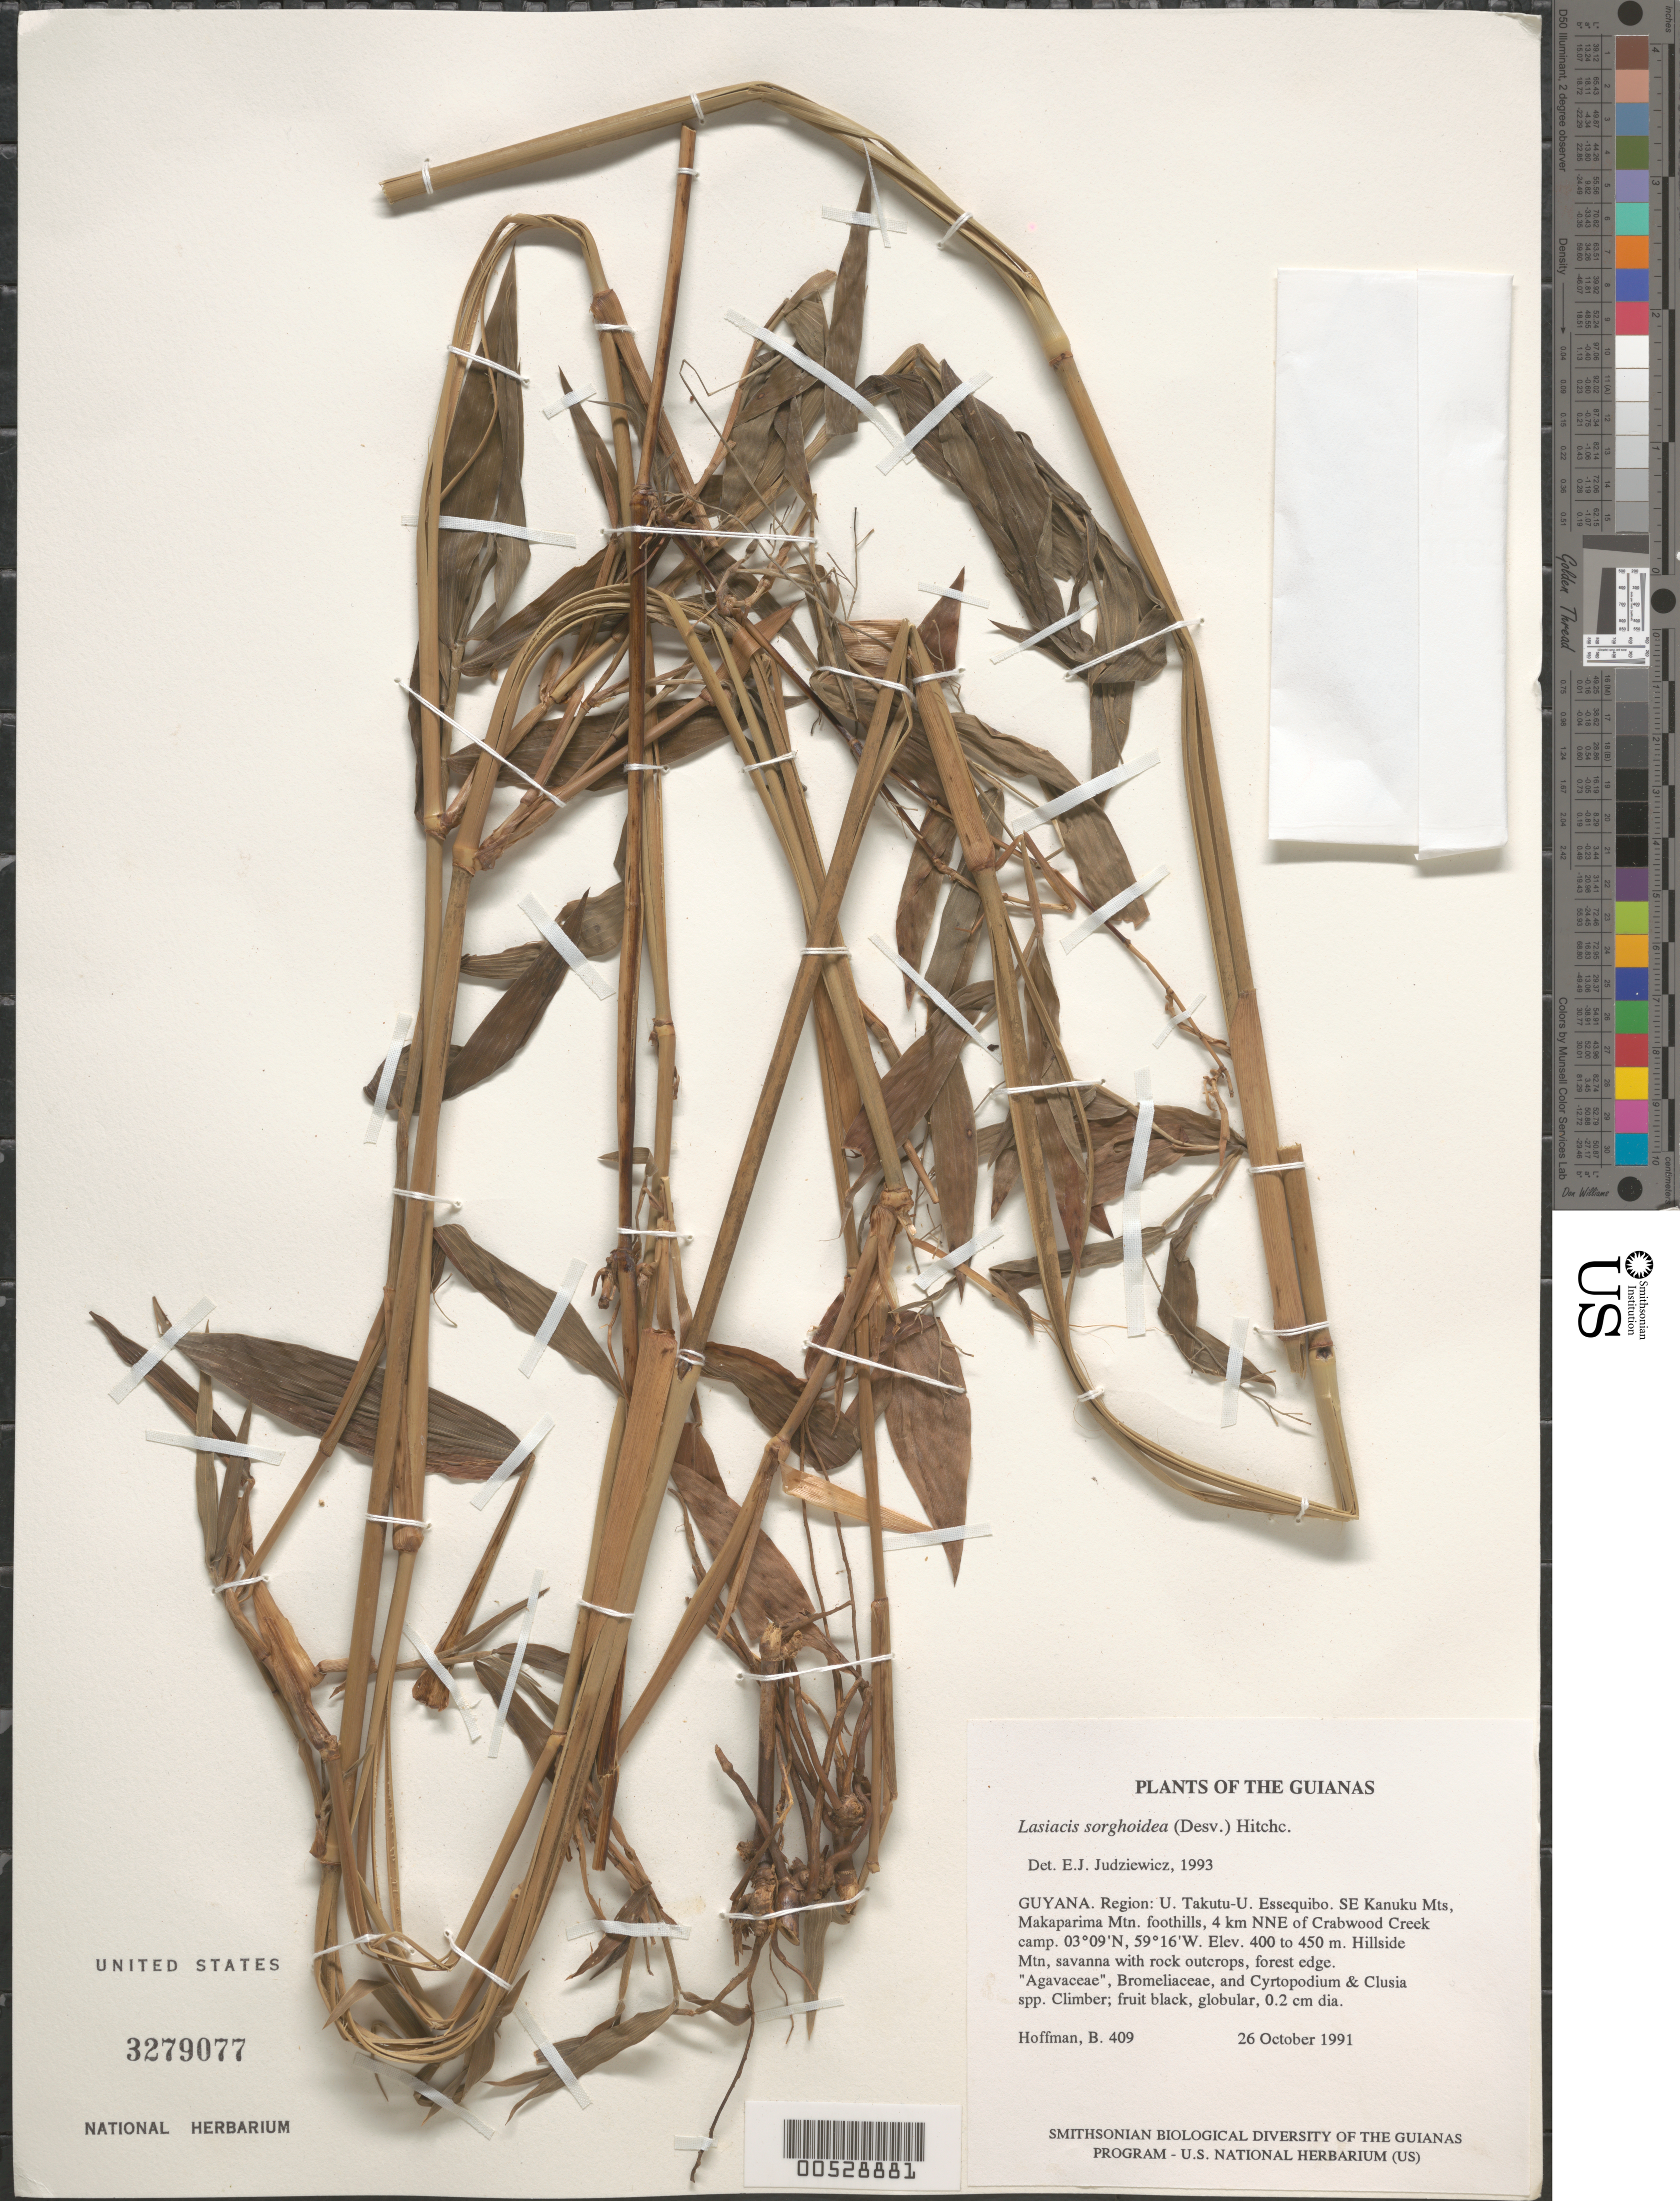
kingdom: Plantae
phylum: Tracheophyta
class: Liliopsida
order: Poales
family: Poaceae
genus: Lasiacis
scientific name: Lasiacis sorghoidea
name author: (Desv. ex Ham.) Hitchc. & Chase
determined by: Judziewicz, E. J.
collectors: B. Hoffman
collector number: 409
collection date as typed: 26 October 1991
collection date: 1991-10-26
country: Guyana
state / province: U. Takutu-U. Essequibo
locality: SE Kanuku Mts, Makaparima Mountain foothills, 4 km NNE of Crabwood Creek camp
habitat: Hillside mountain savanna with rock outcrops, forest edge. Bromeliaceae, and Cyrtopodium & Clusia spp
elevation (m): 400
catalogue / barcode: US 3279077